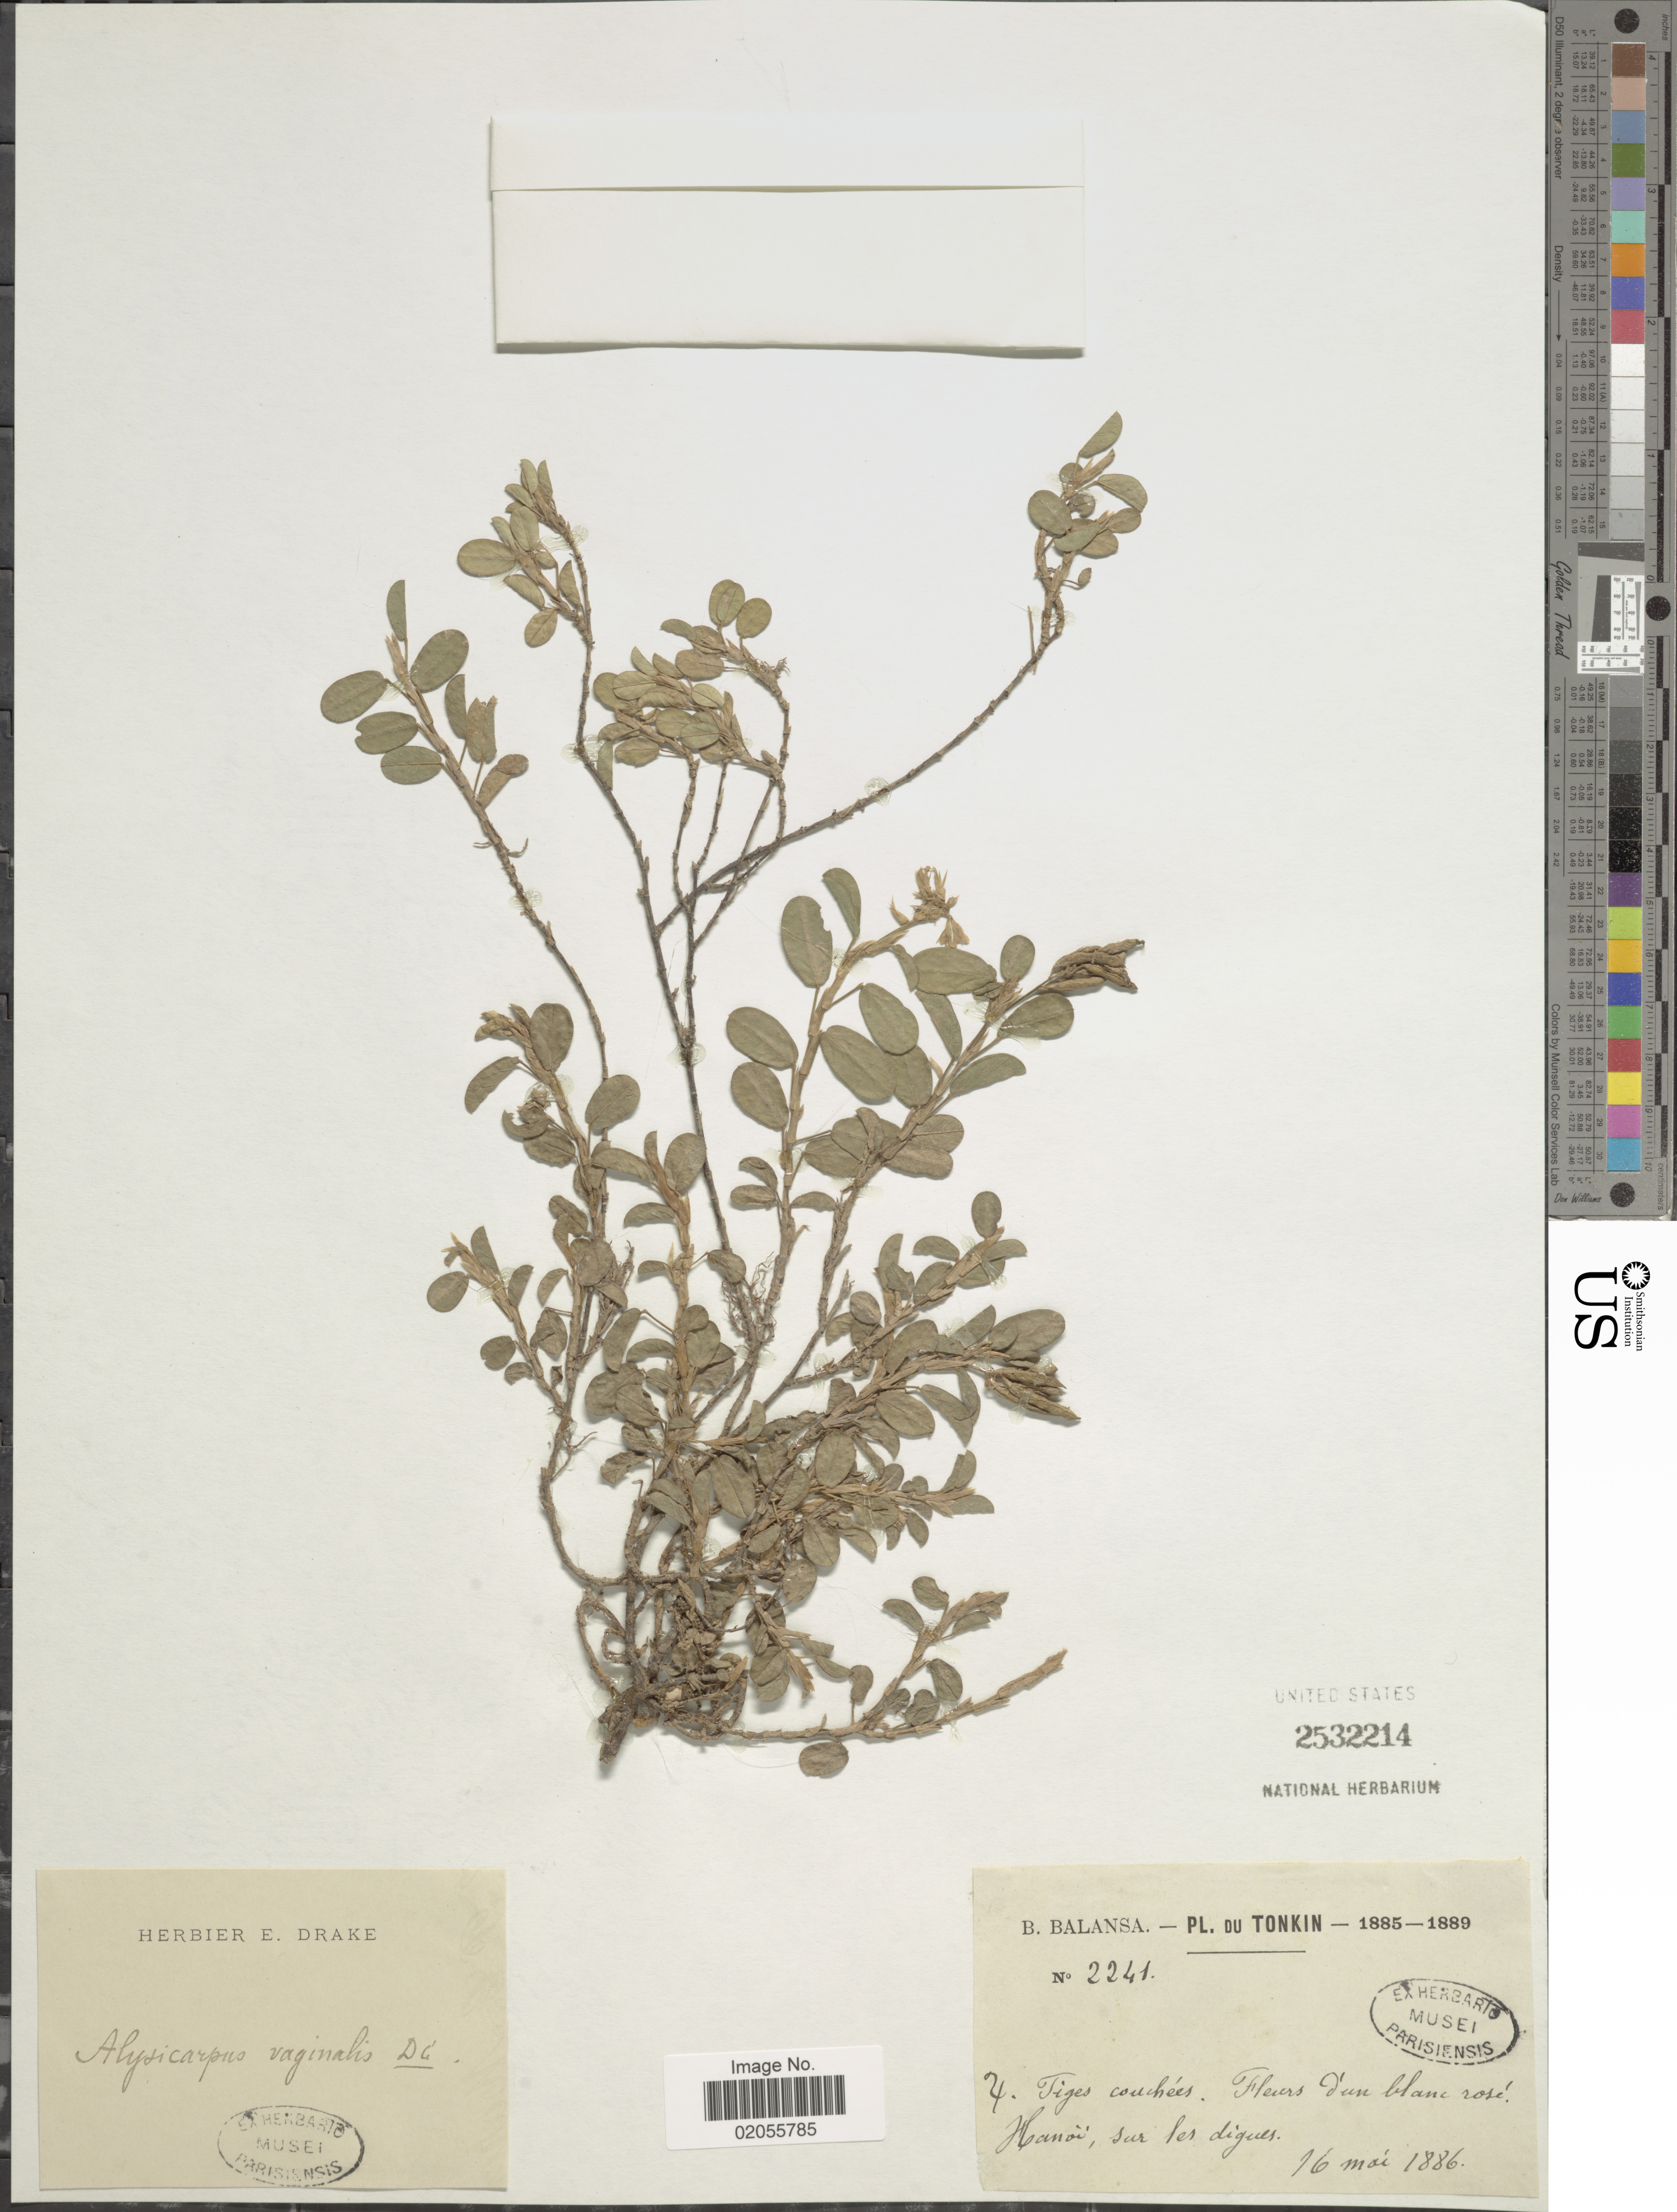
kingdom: Plantae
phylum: Tracheophyta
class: Magnoliopsida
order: Fabales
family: Fabaceae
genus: Alysicarpus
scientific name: Alysicarpus vaginalis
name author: (L.) DC.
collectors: B. Balansa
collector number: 2241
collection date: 1886-05-16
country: Vietnam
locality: Tonkin, Hanoi, sur les digues [interpreted]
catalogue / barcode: US 2532214